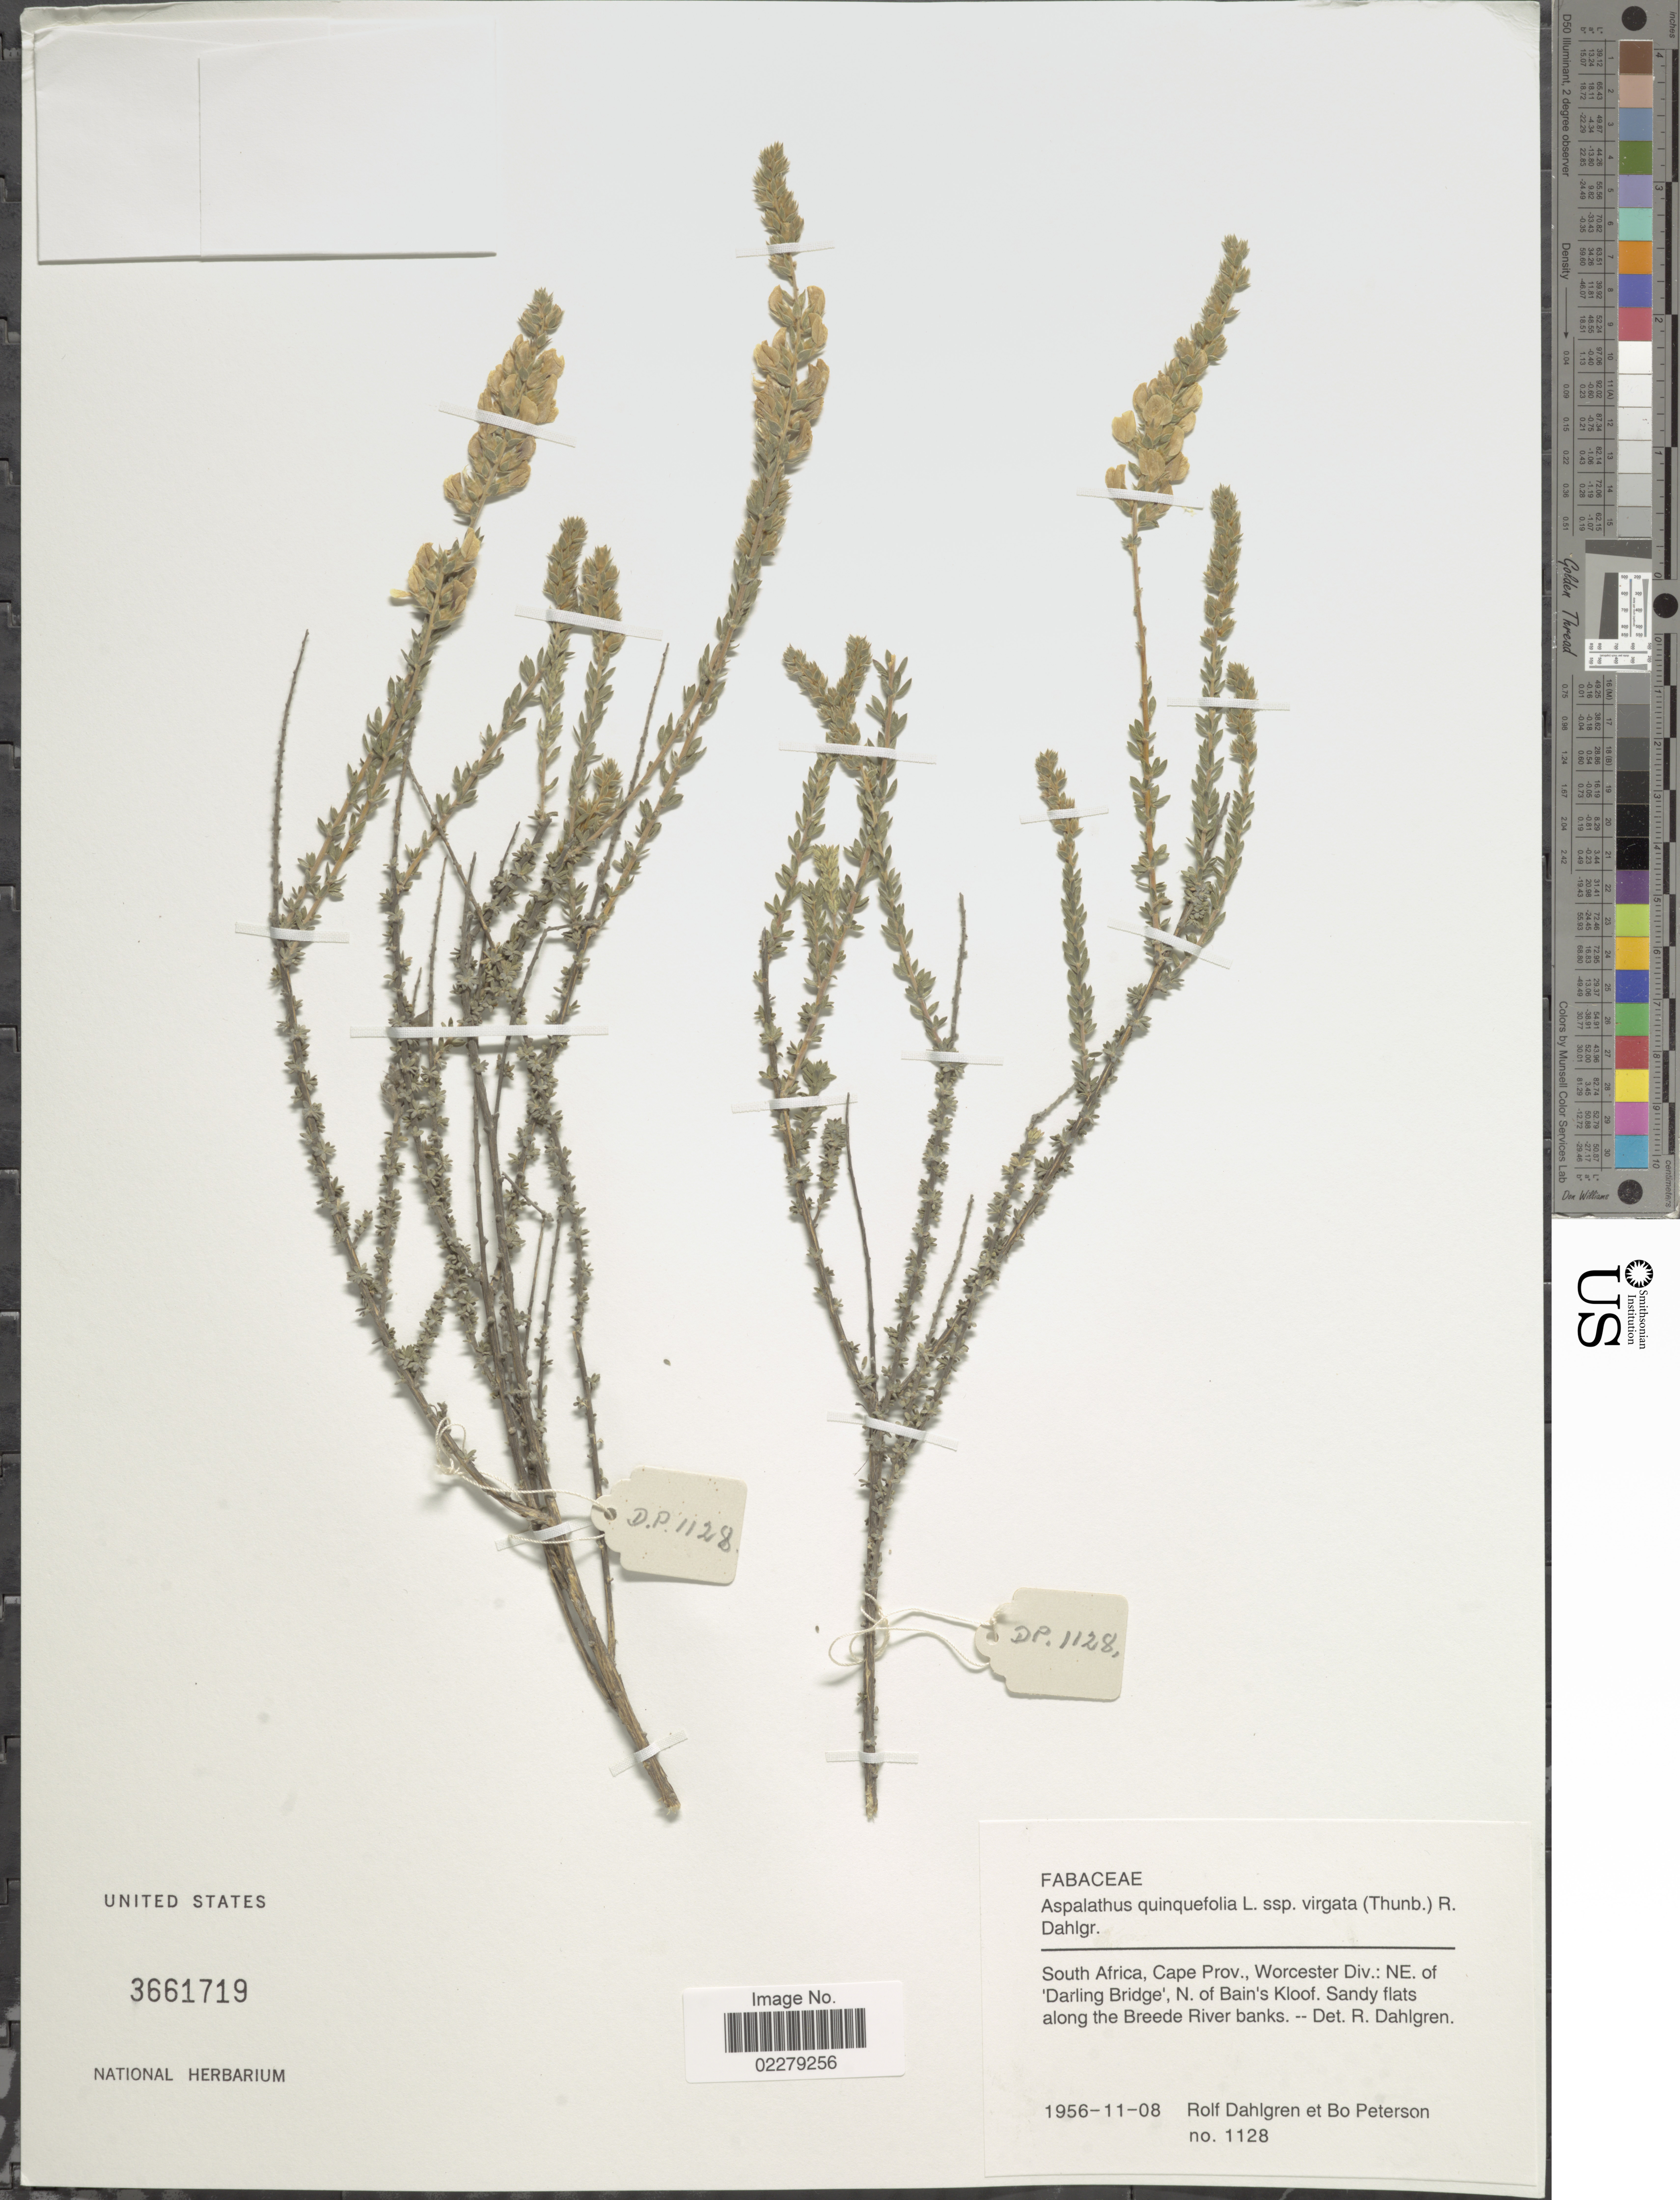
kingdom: Plantae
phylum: Tracheophyta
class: Magnoliopsida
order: Fabales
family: Fabaceae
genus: Aspalathus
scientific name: Aspalathus quinquefolia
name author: L.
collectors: R. Dahlgren & B. H. Peterson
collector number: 1128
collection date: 1956-11-08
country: South Africa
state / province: Western Cape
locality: Worcester Div.: NE of 'Darling Bridge' and N. Of Bain's Kloof. Sandy flats along the banks of the Breede River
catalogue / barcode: US 3661719